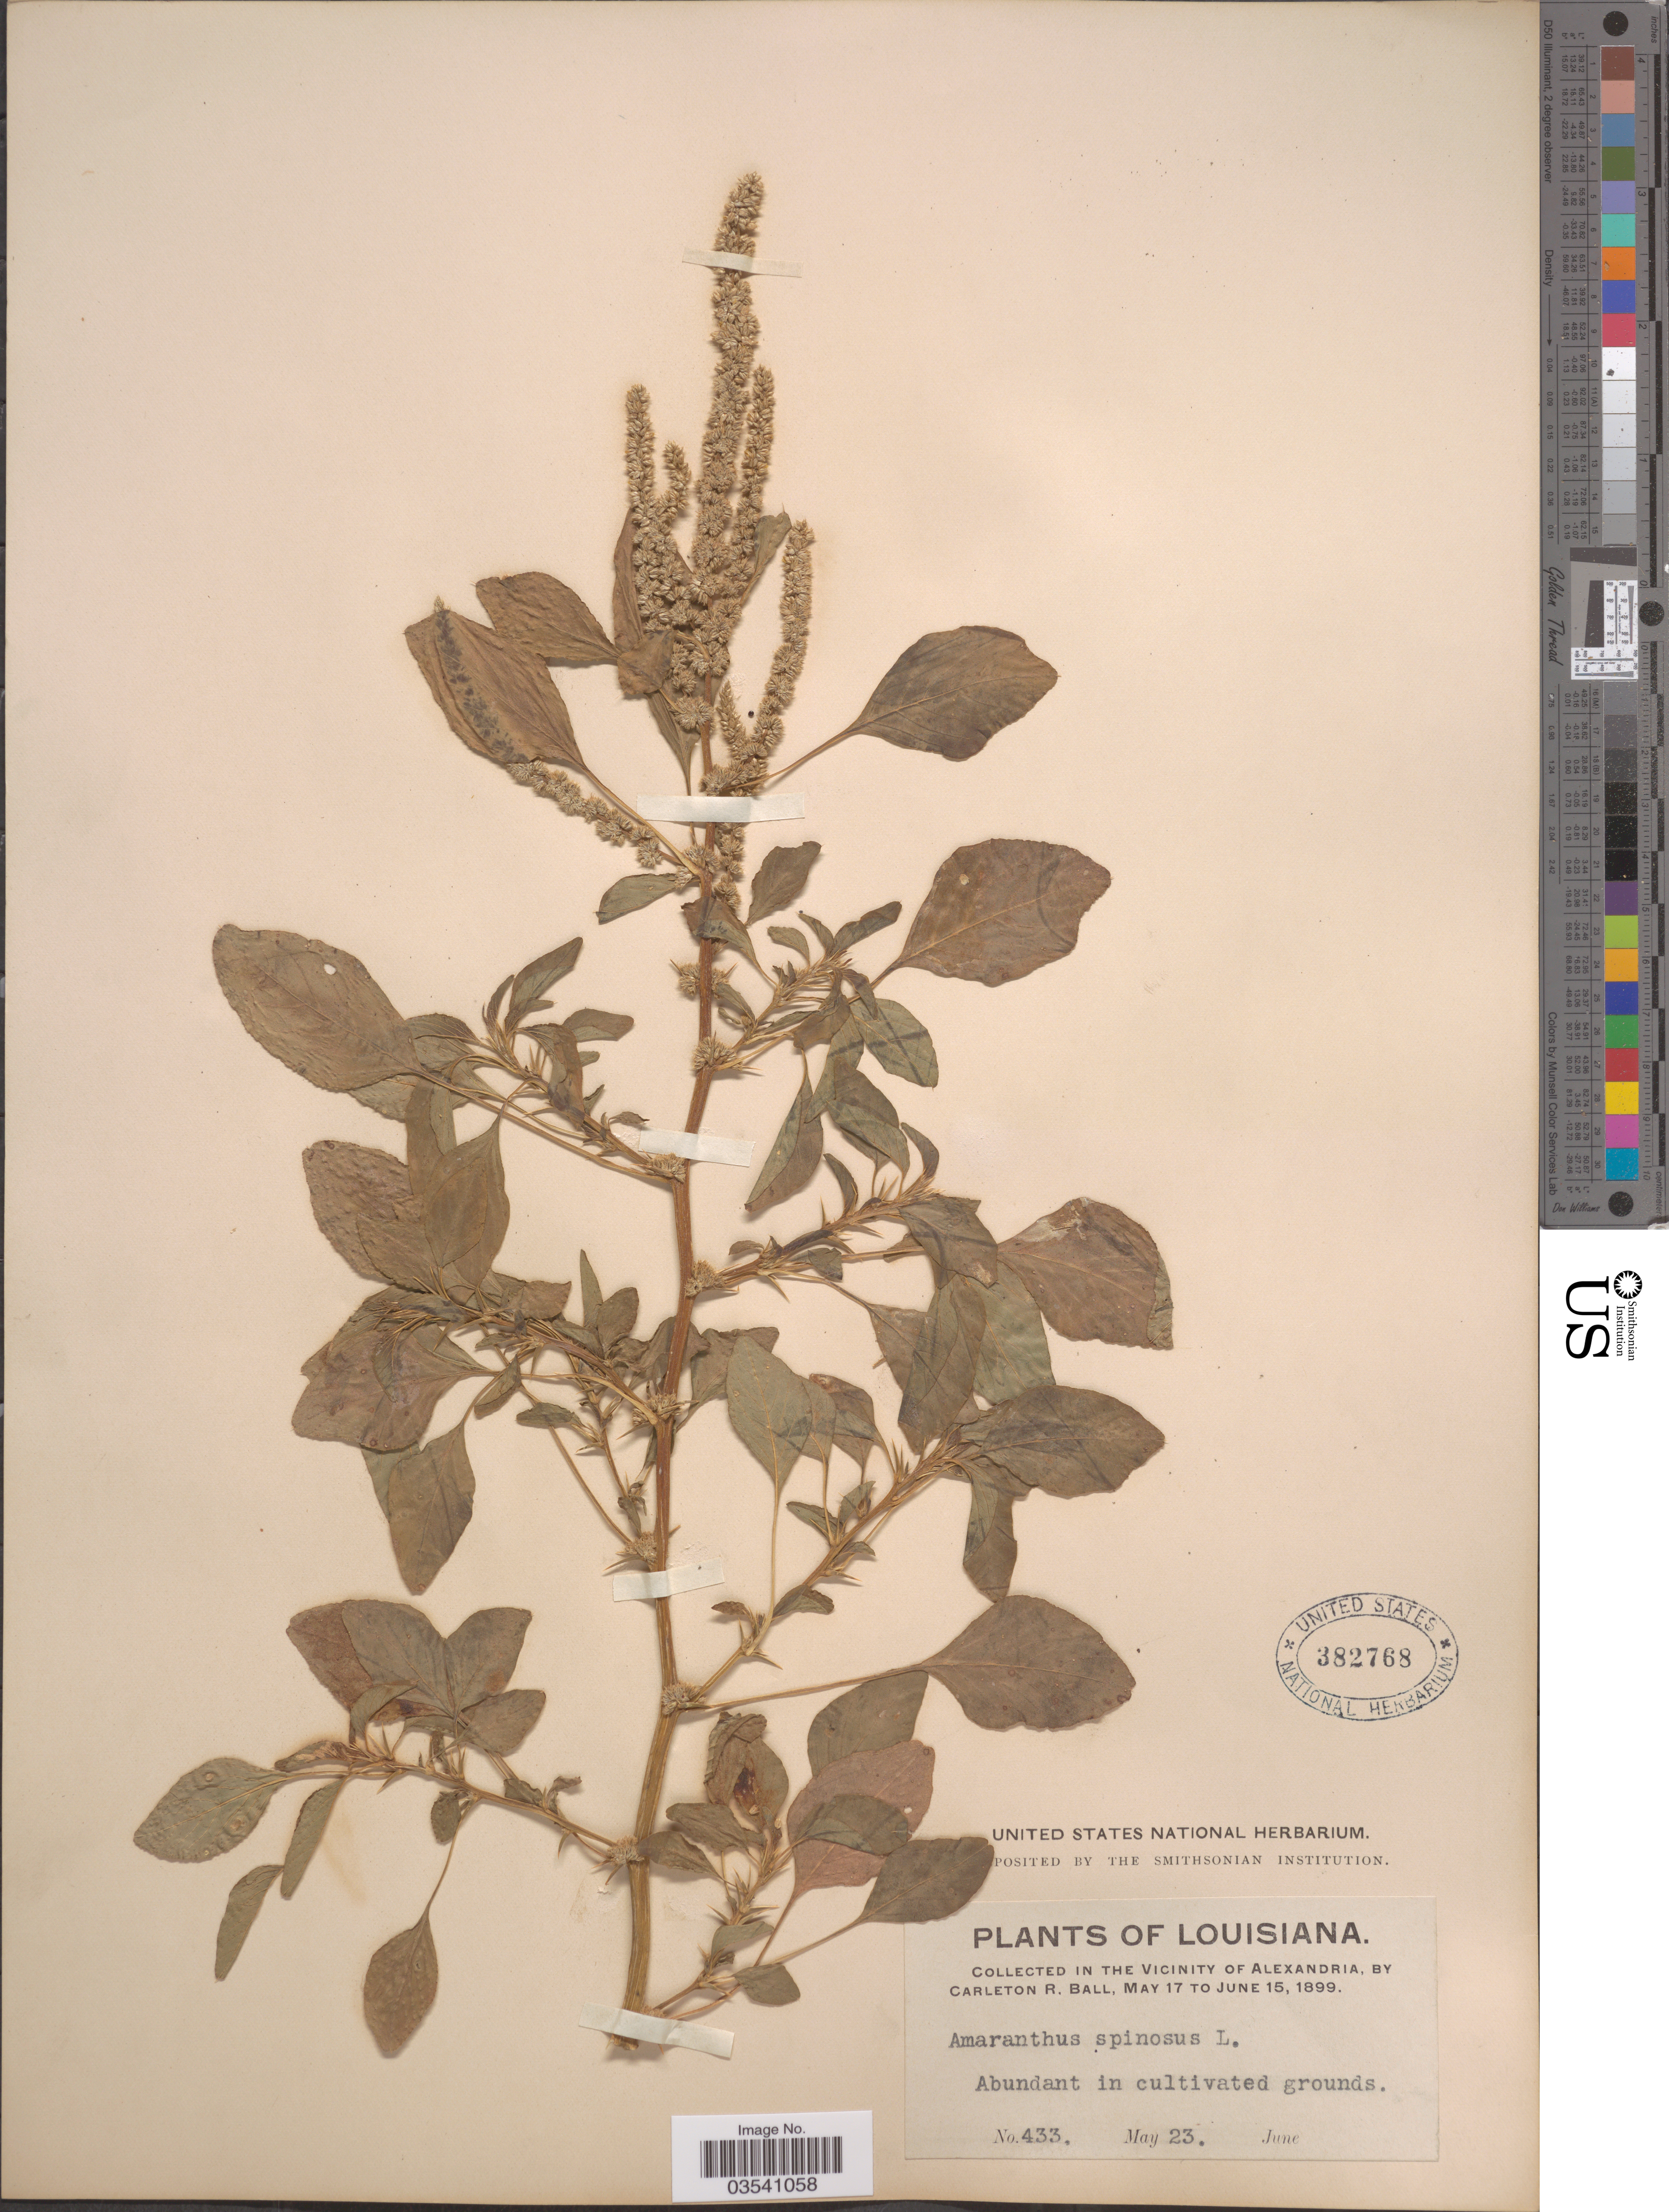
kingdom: Plantae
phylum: Tracheophyta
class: Magnoliopsida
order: Caryophyllales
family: Amaranthaceae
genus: Amaranthus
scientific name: Amaranthus spinosus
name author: L.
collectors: C. R. Ball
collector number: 433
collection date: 1899-05-23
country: United States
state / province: Louisiana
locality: In the Vicinity of Alexandria. Abundant in cultivated grounds.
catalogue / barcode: US 382768